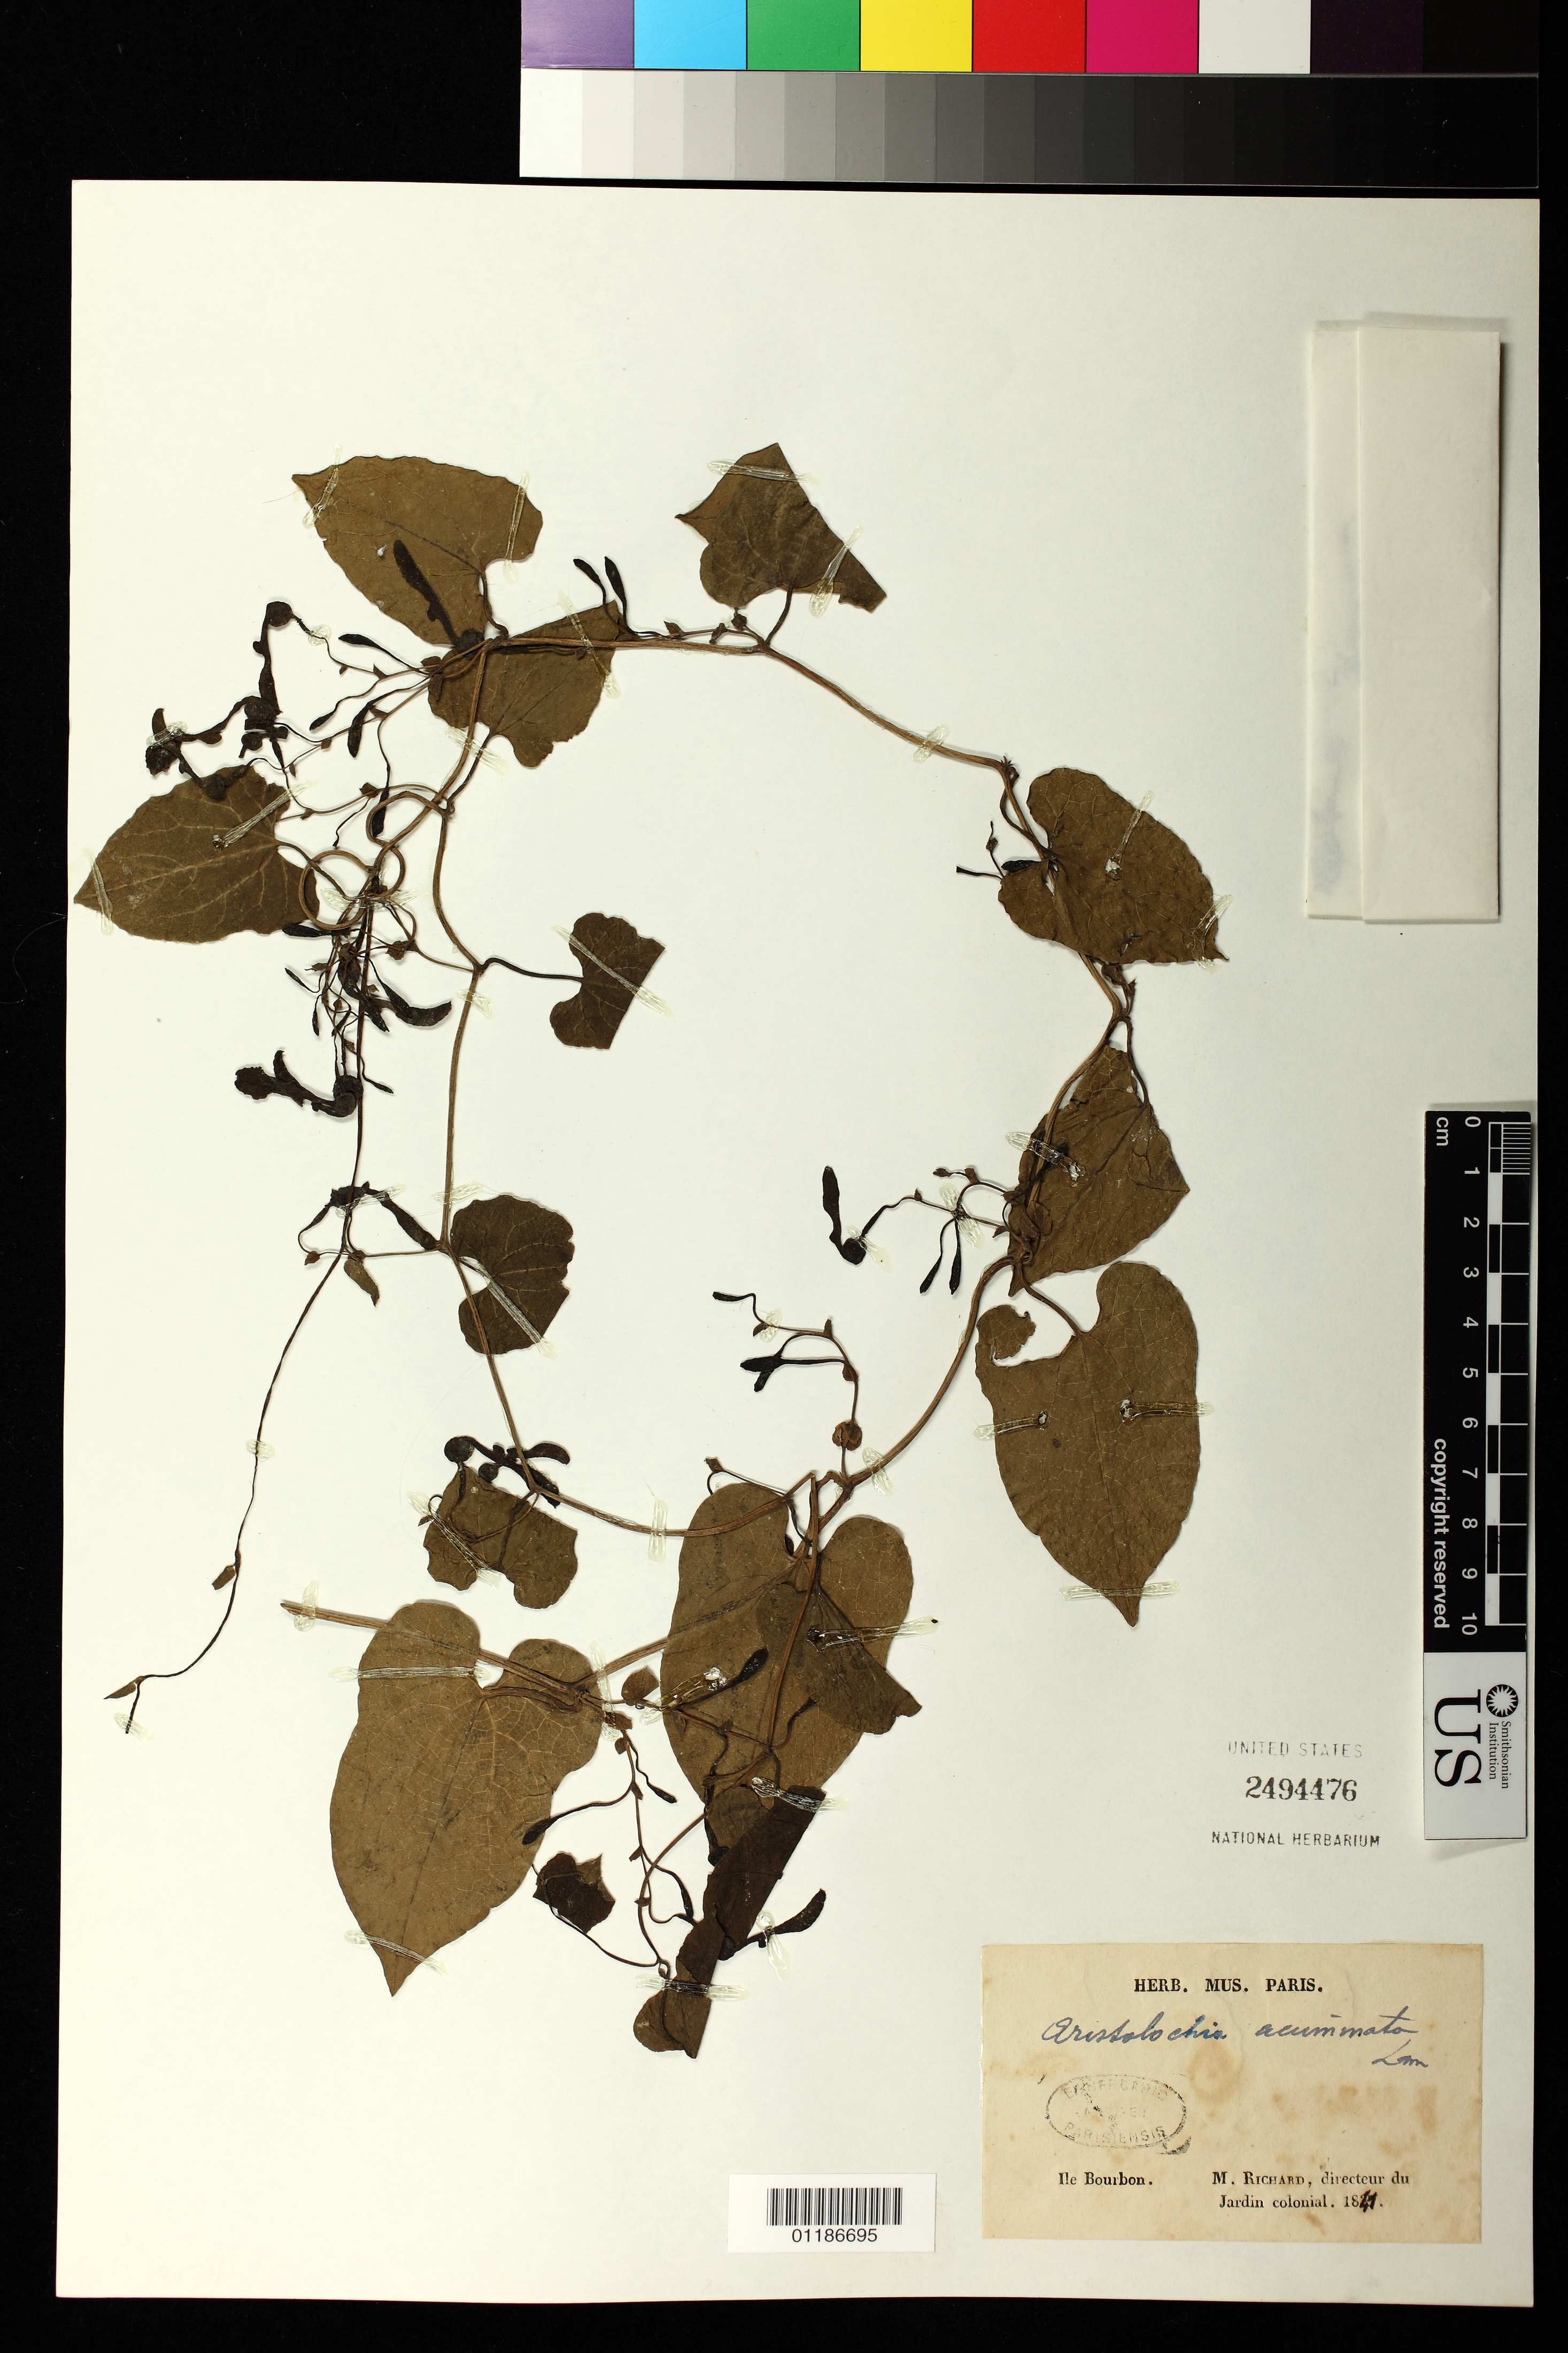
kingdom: Plantae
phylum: Tracheophyta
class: Magnoliopsida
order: Piperales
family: Aristolochiaceae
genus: Aristolochia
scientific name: Aristolochia acuminata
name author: Lam.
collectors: M. Richard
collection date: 1847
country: Réunion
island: Réunion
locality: Ile Bourbon.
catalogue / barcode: US 2494476